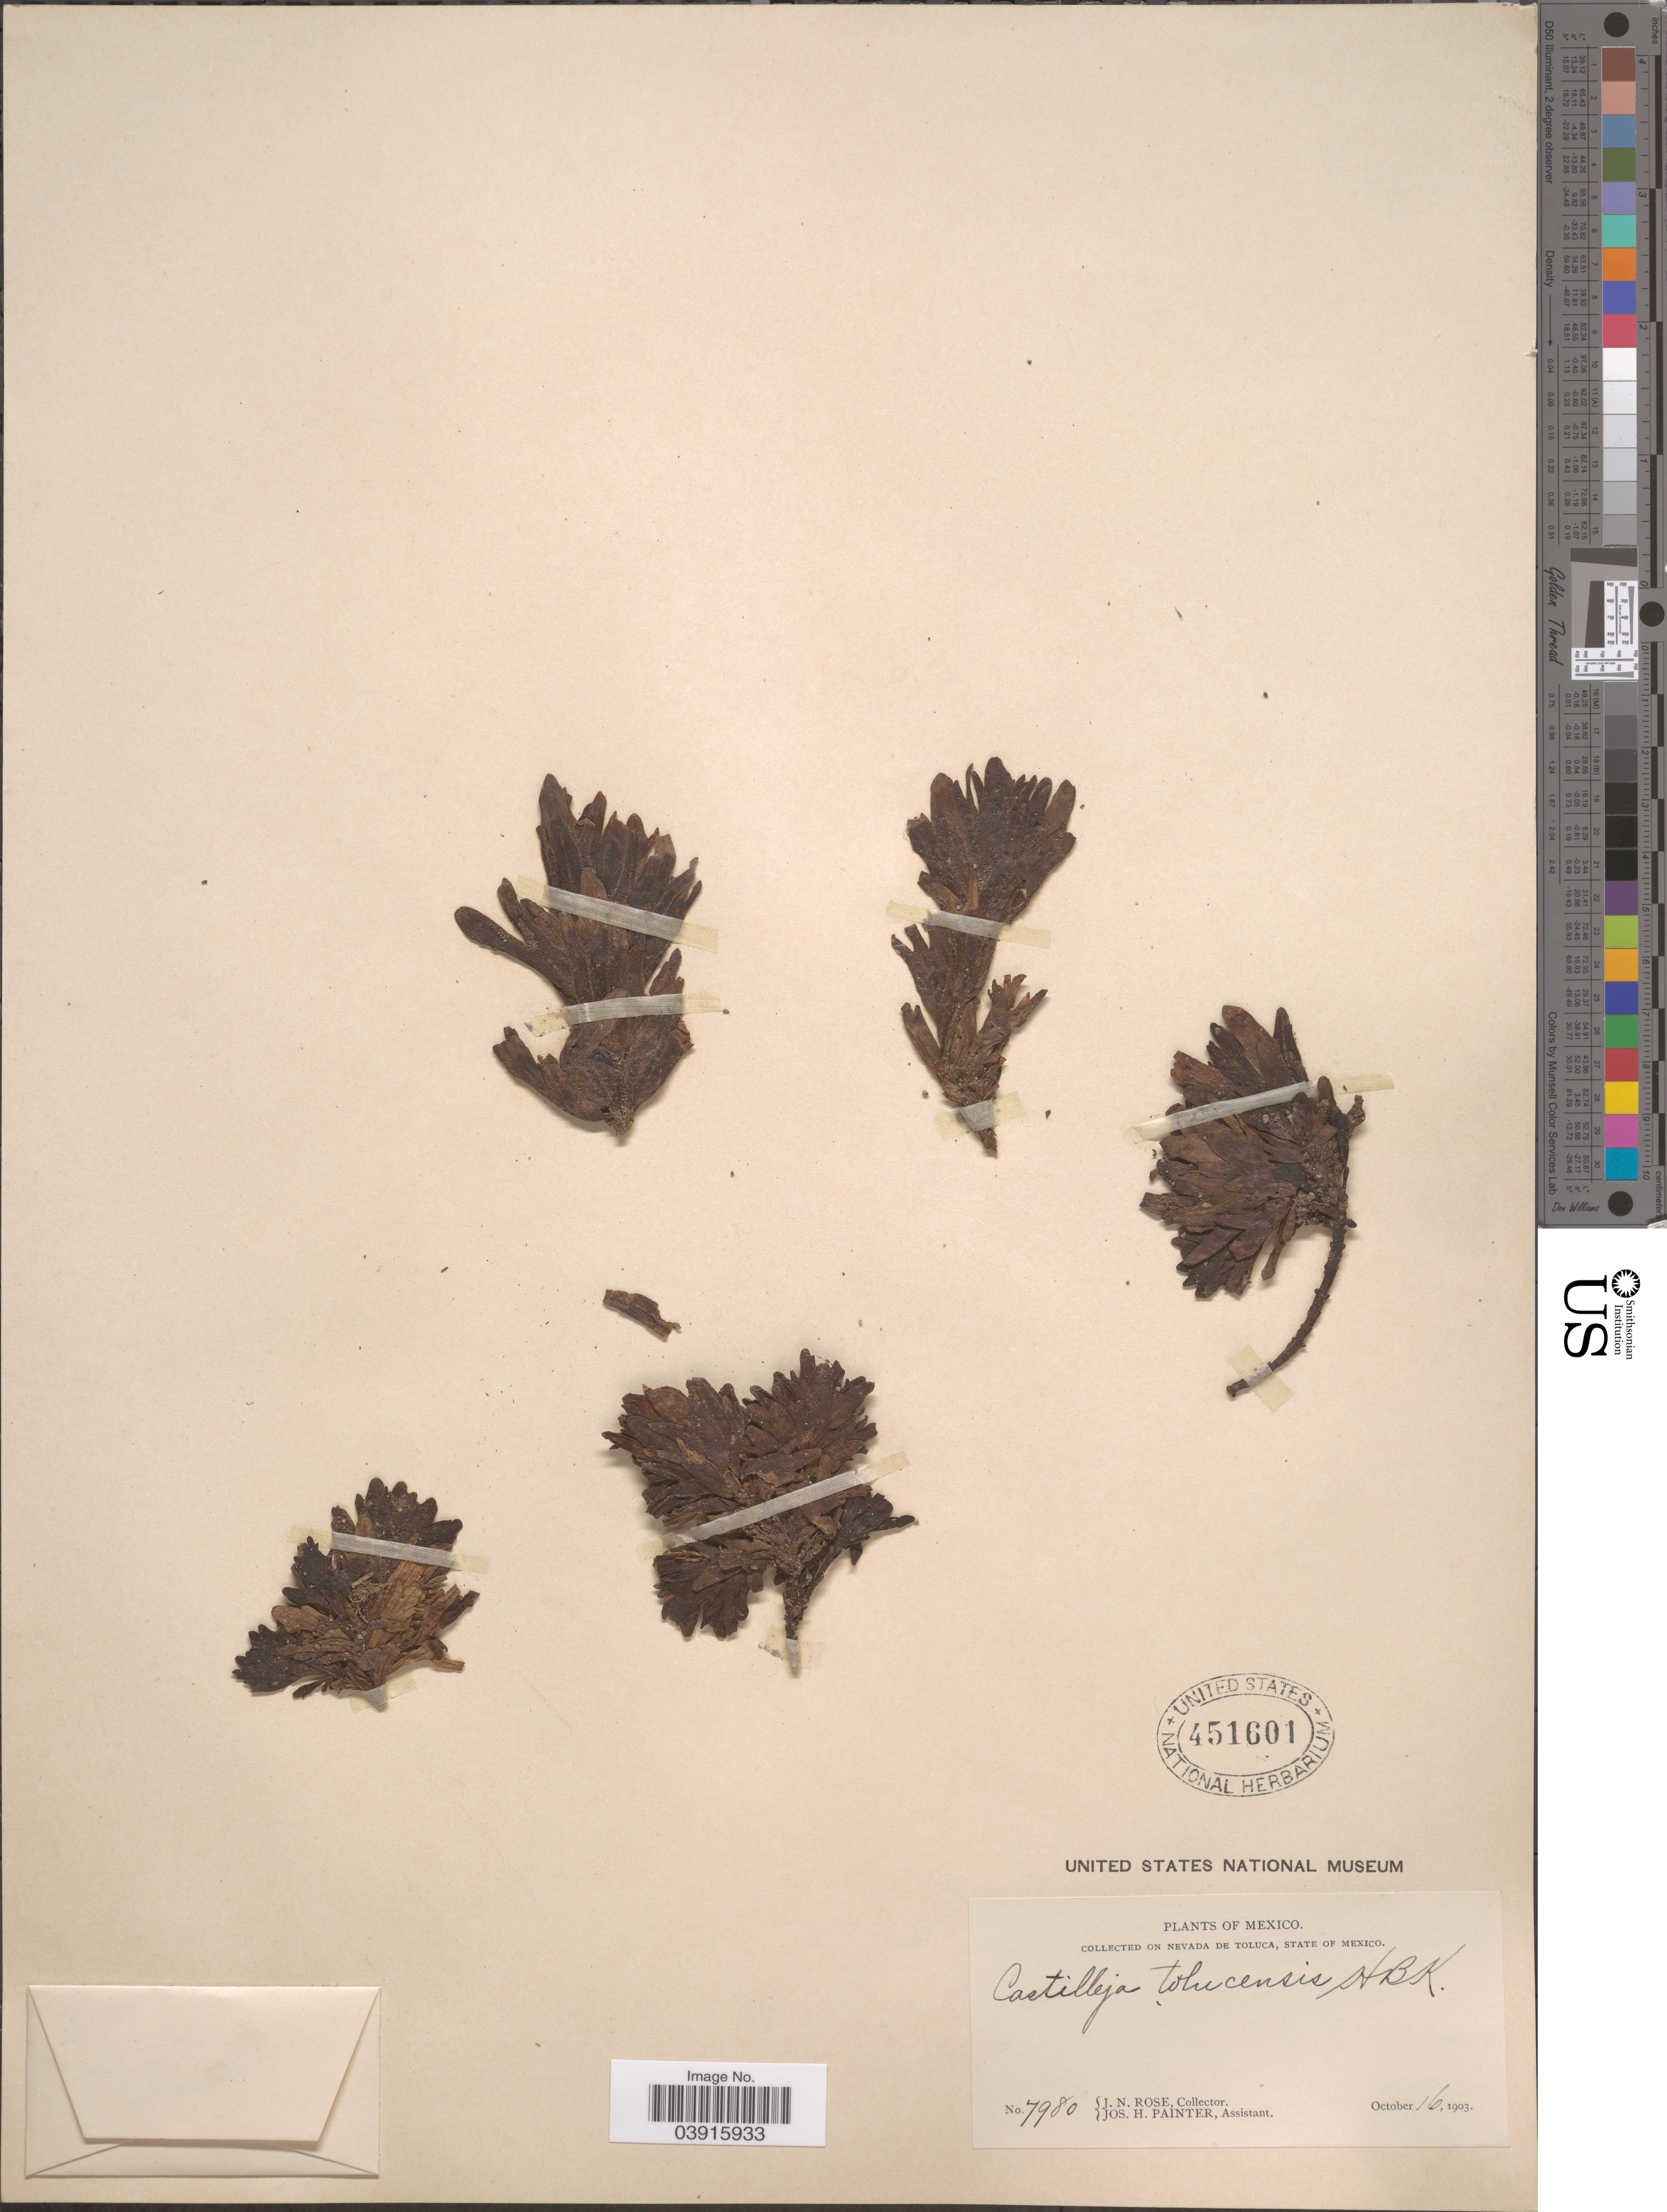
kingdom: Plantae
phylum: Tracheophyta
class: Magnoliopsida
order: Lamiales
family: Orobanchaceae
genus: Castilleja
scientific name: Castilleja toluccensis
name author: Kunth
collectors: J. N. Rose & J. H. Painter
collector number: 7980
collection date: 1903-10-16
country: Mexico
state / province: México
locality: On Nevada de Toluca.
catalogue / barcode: US 451601